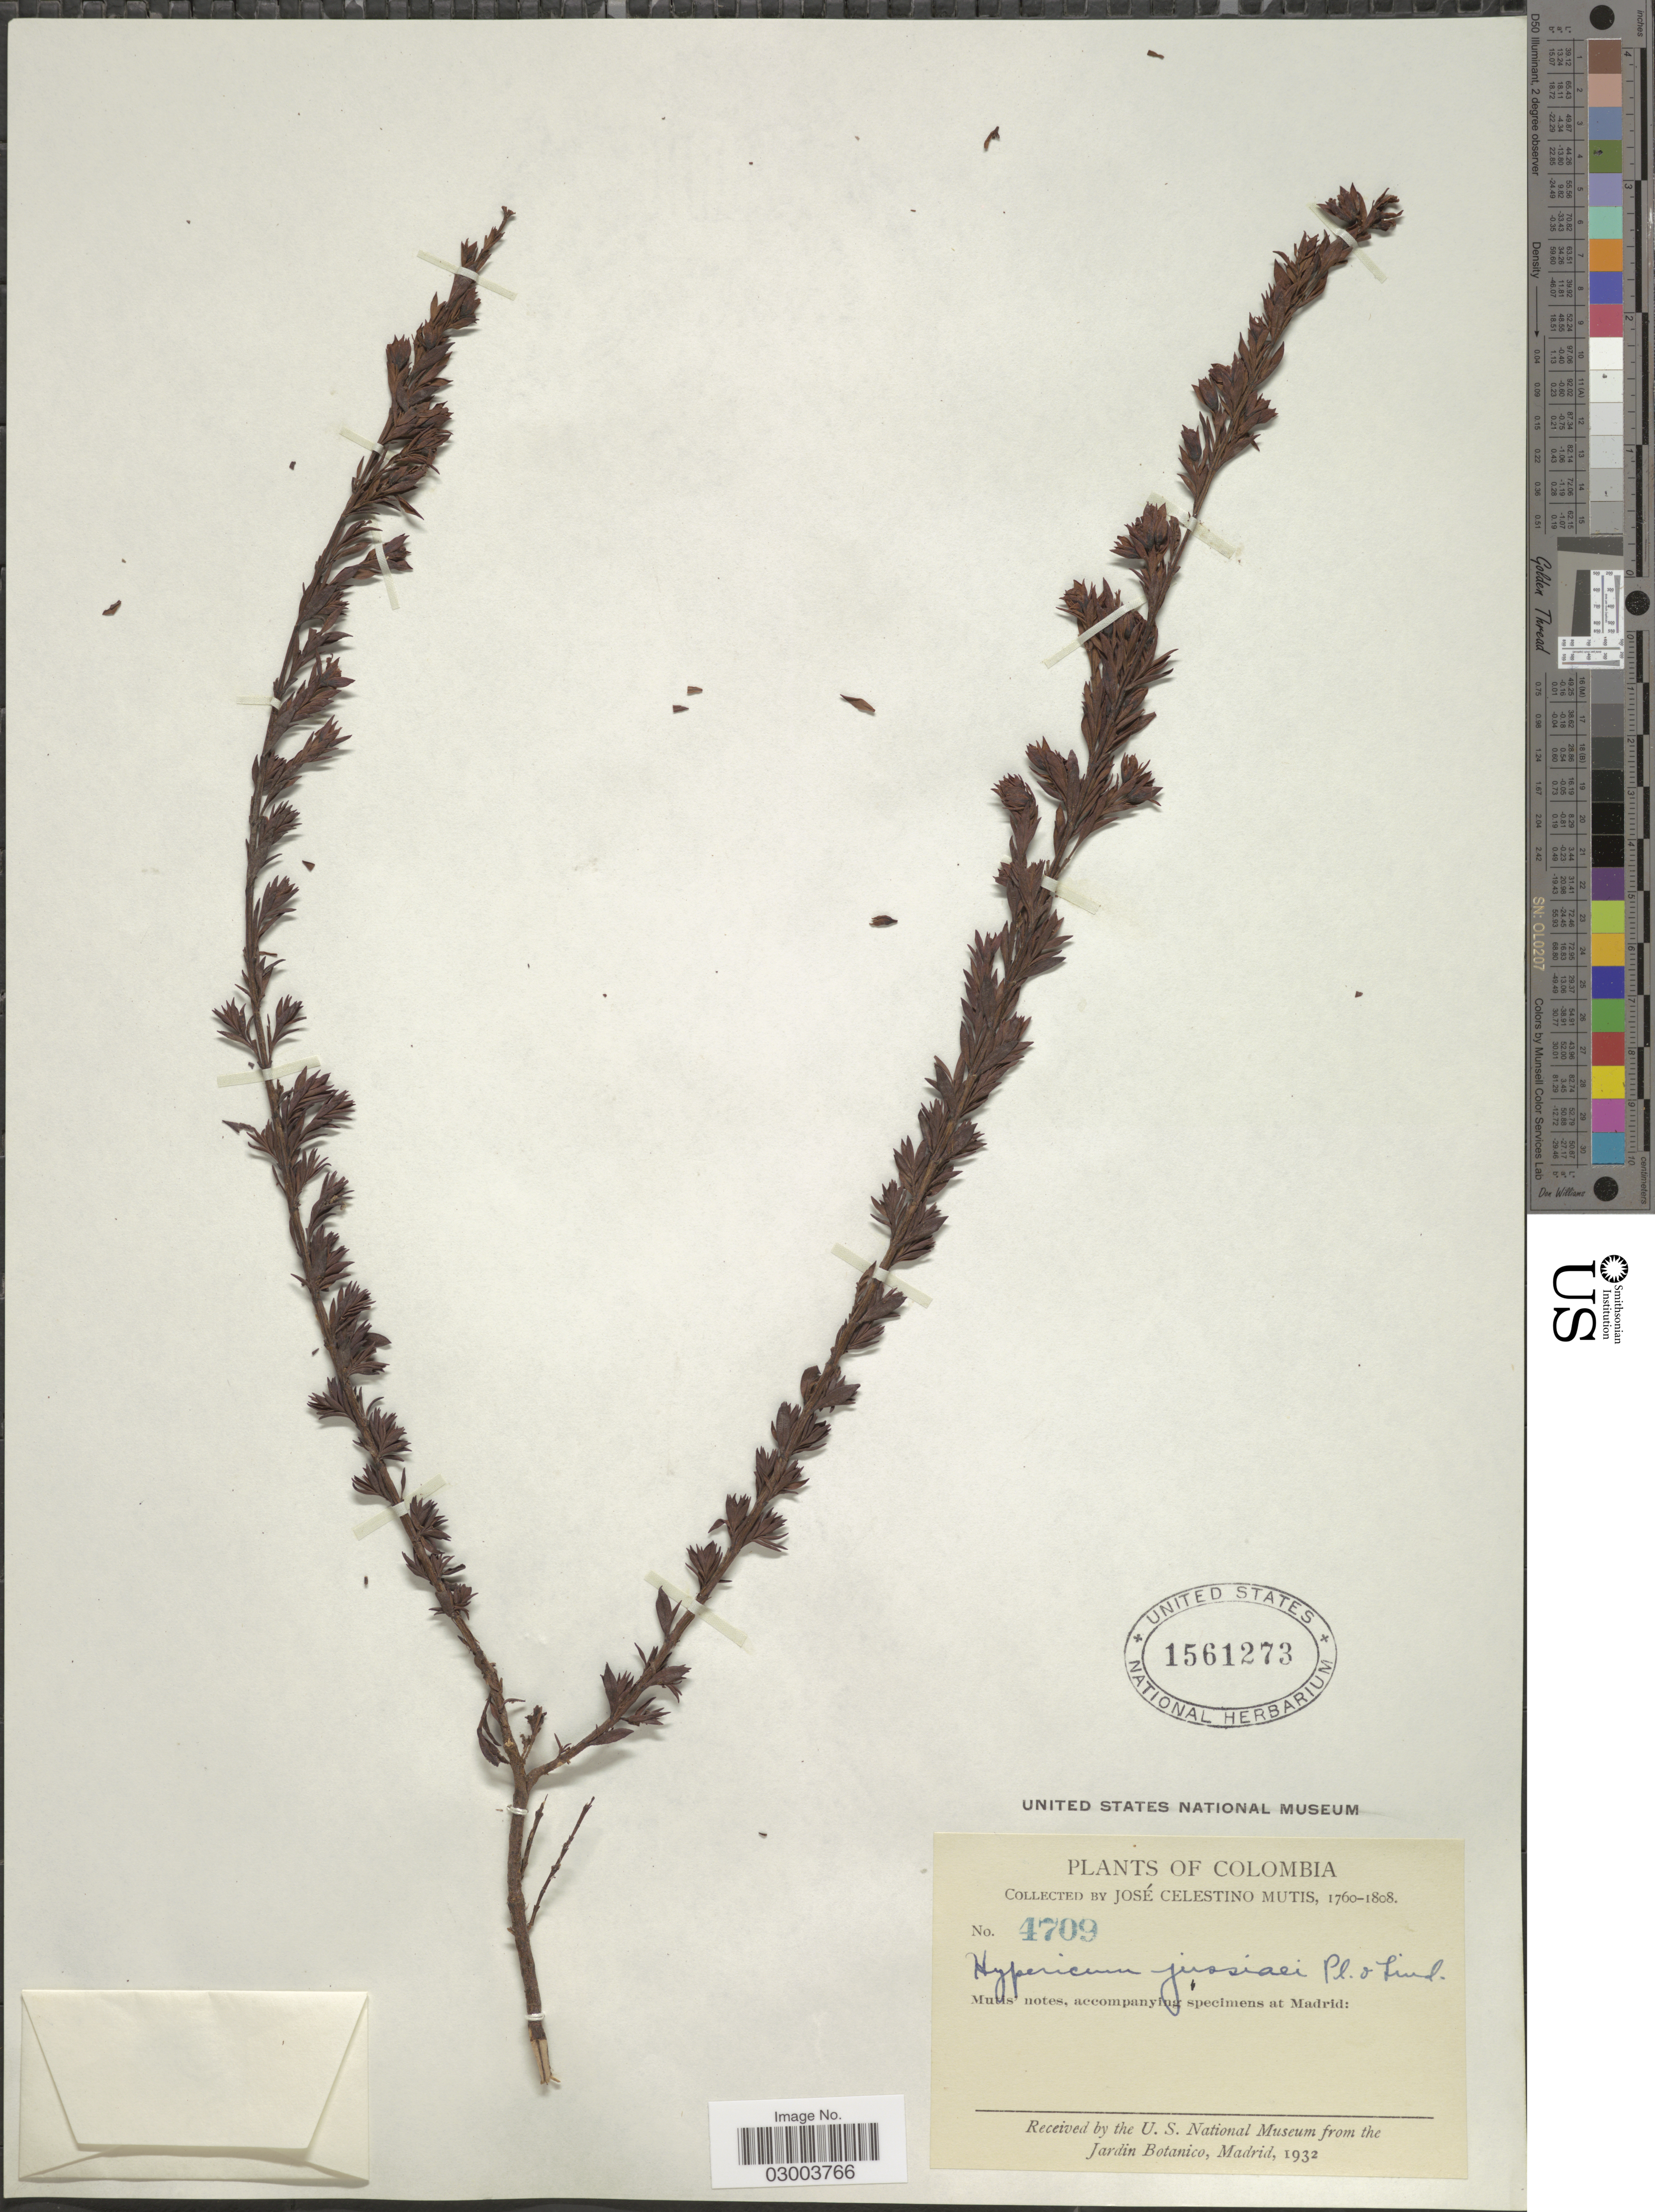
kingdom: Plantae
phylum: Tracheophyta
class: Magnoliopsida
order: Malpighiales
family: Hypericaceae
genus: Hypericum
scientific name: Hypericum humboldtianum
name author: Steud.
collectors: J. C. B. Mutis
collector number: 4709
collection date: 1760/1808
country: Colombia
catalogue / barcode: US 1561273